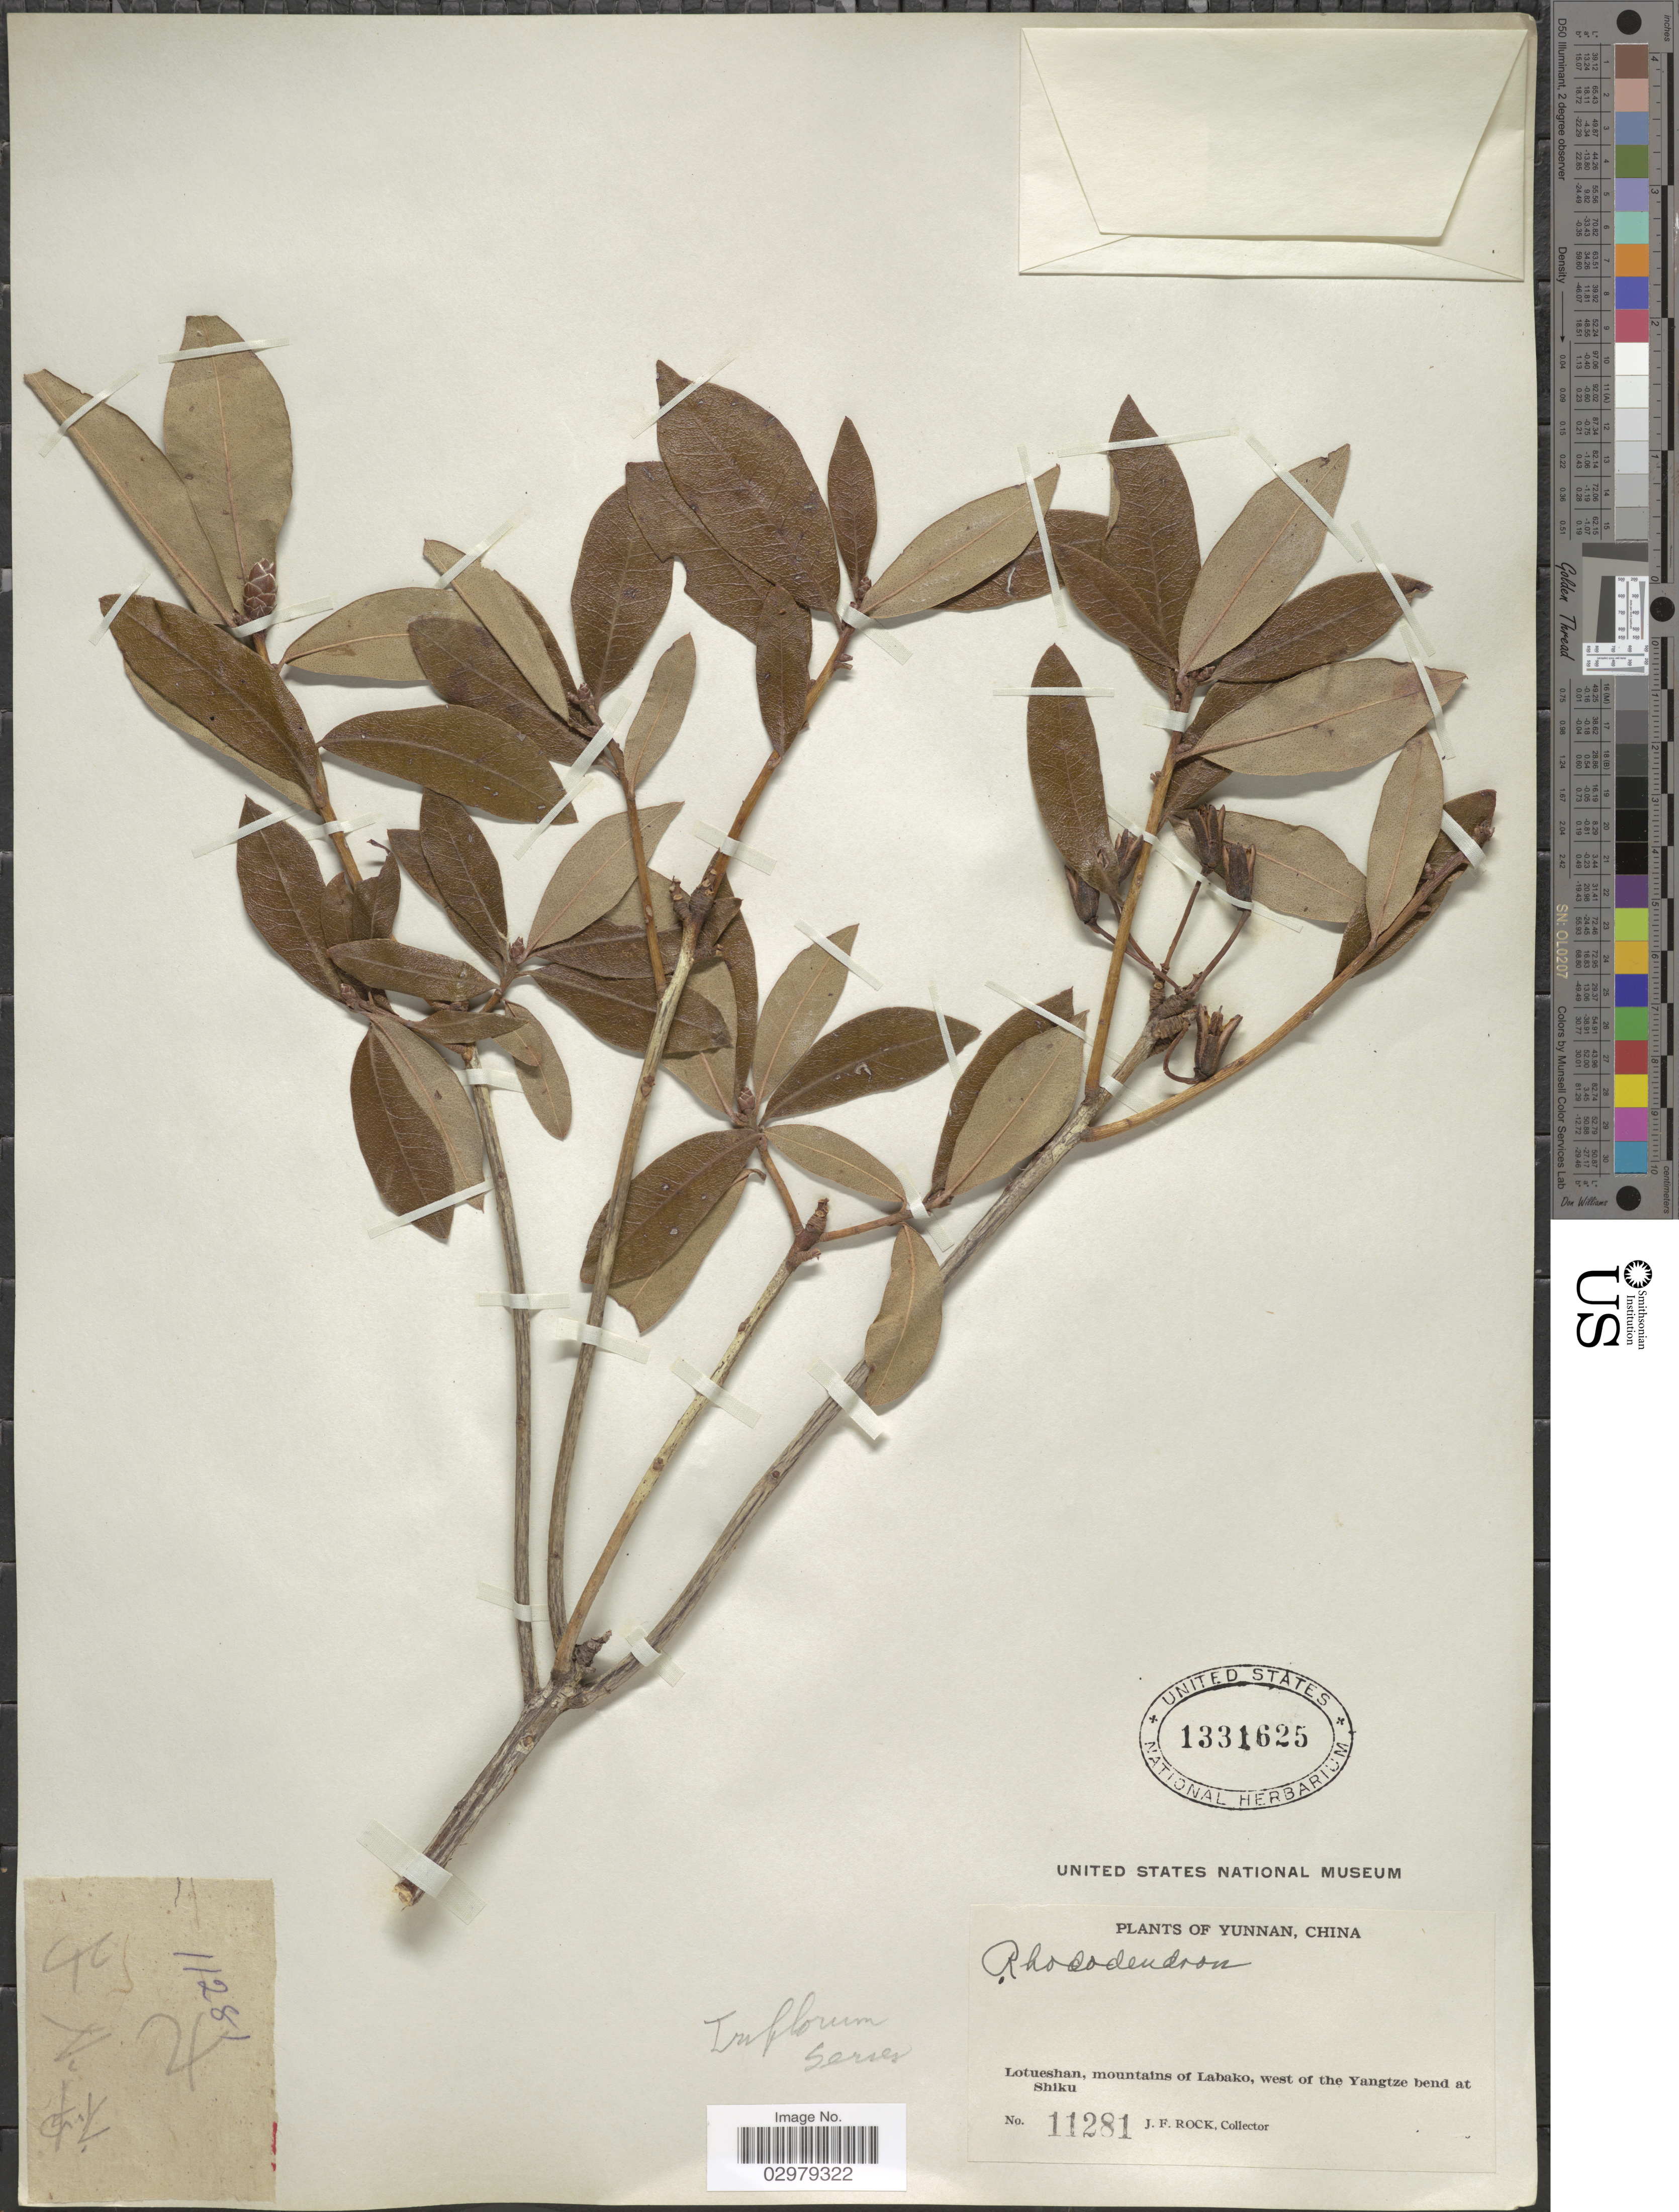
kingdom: Plantae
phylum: Tracheophyta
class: Magnoliopsida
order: Ericales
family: Ericaceae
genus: Rhododendron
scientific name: Rhododendron sp.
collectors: J. Rock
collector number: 11281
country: China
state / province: Yunnan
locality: Lotueshan, mountains of Labako, west of the Yangtze bend at Shiku.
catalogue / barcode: US 1331625